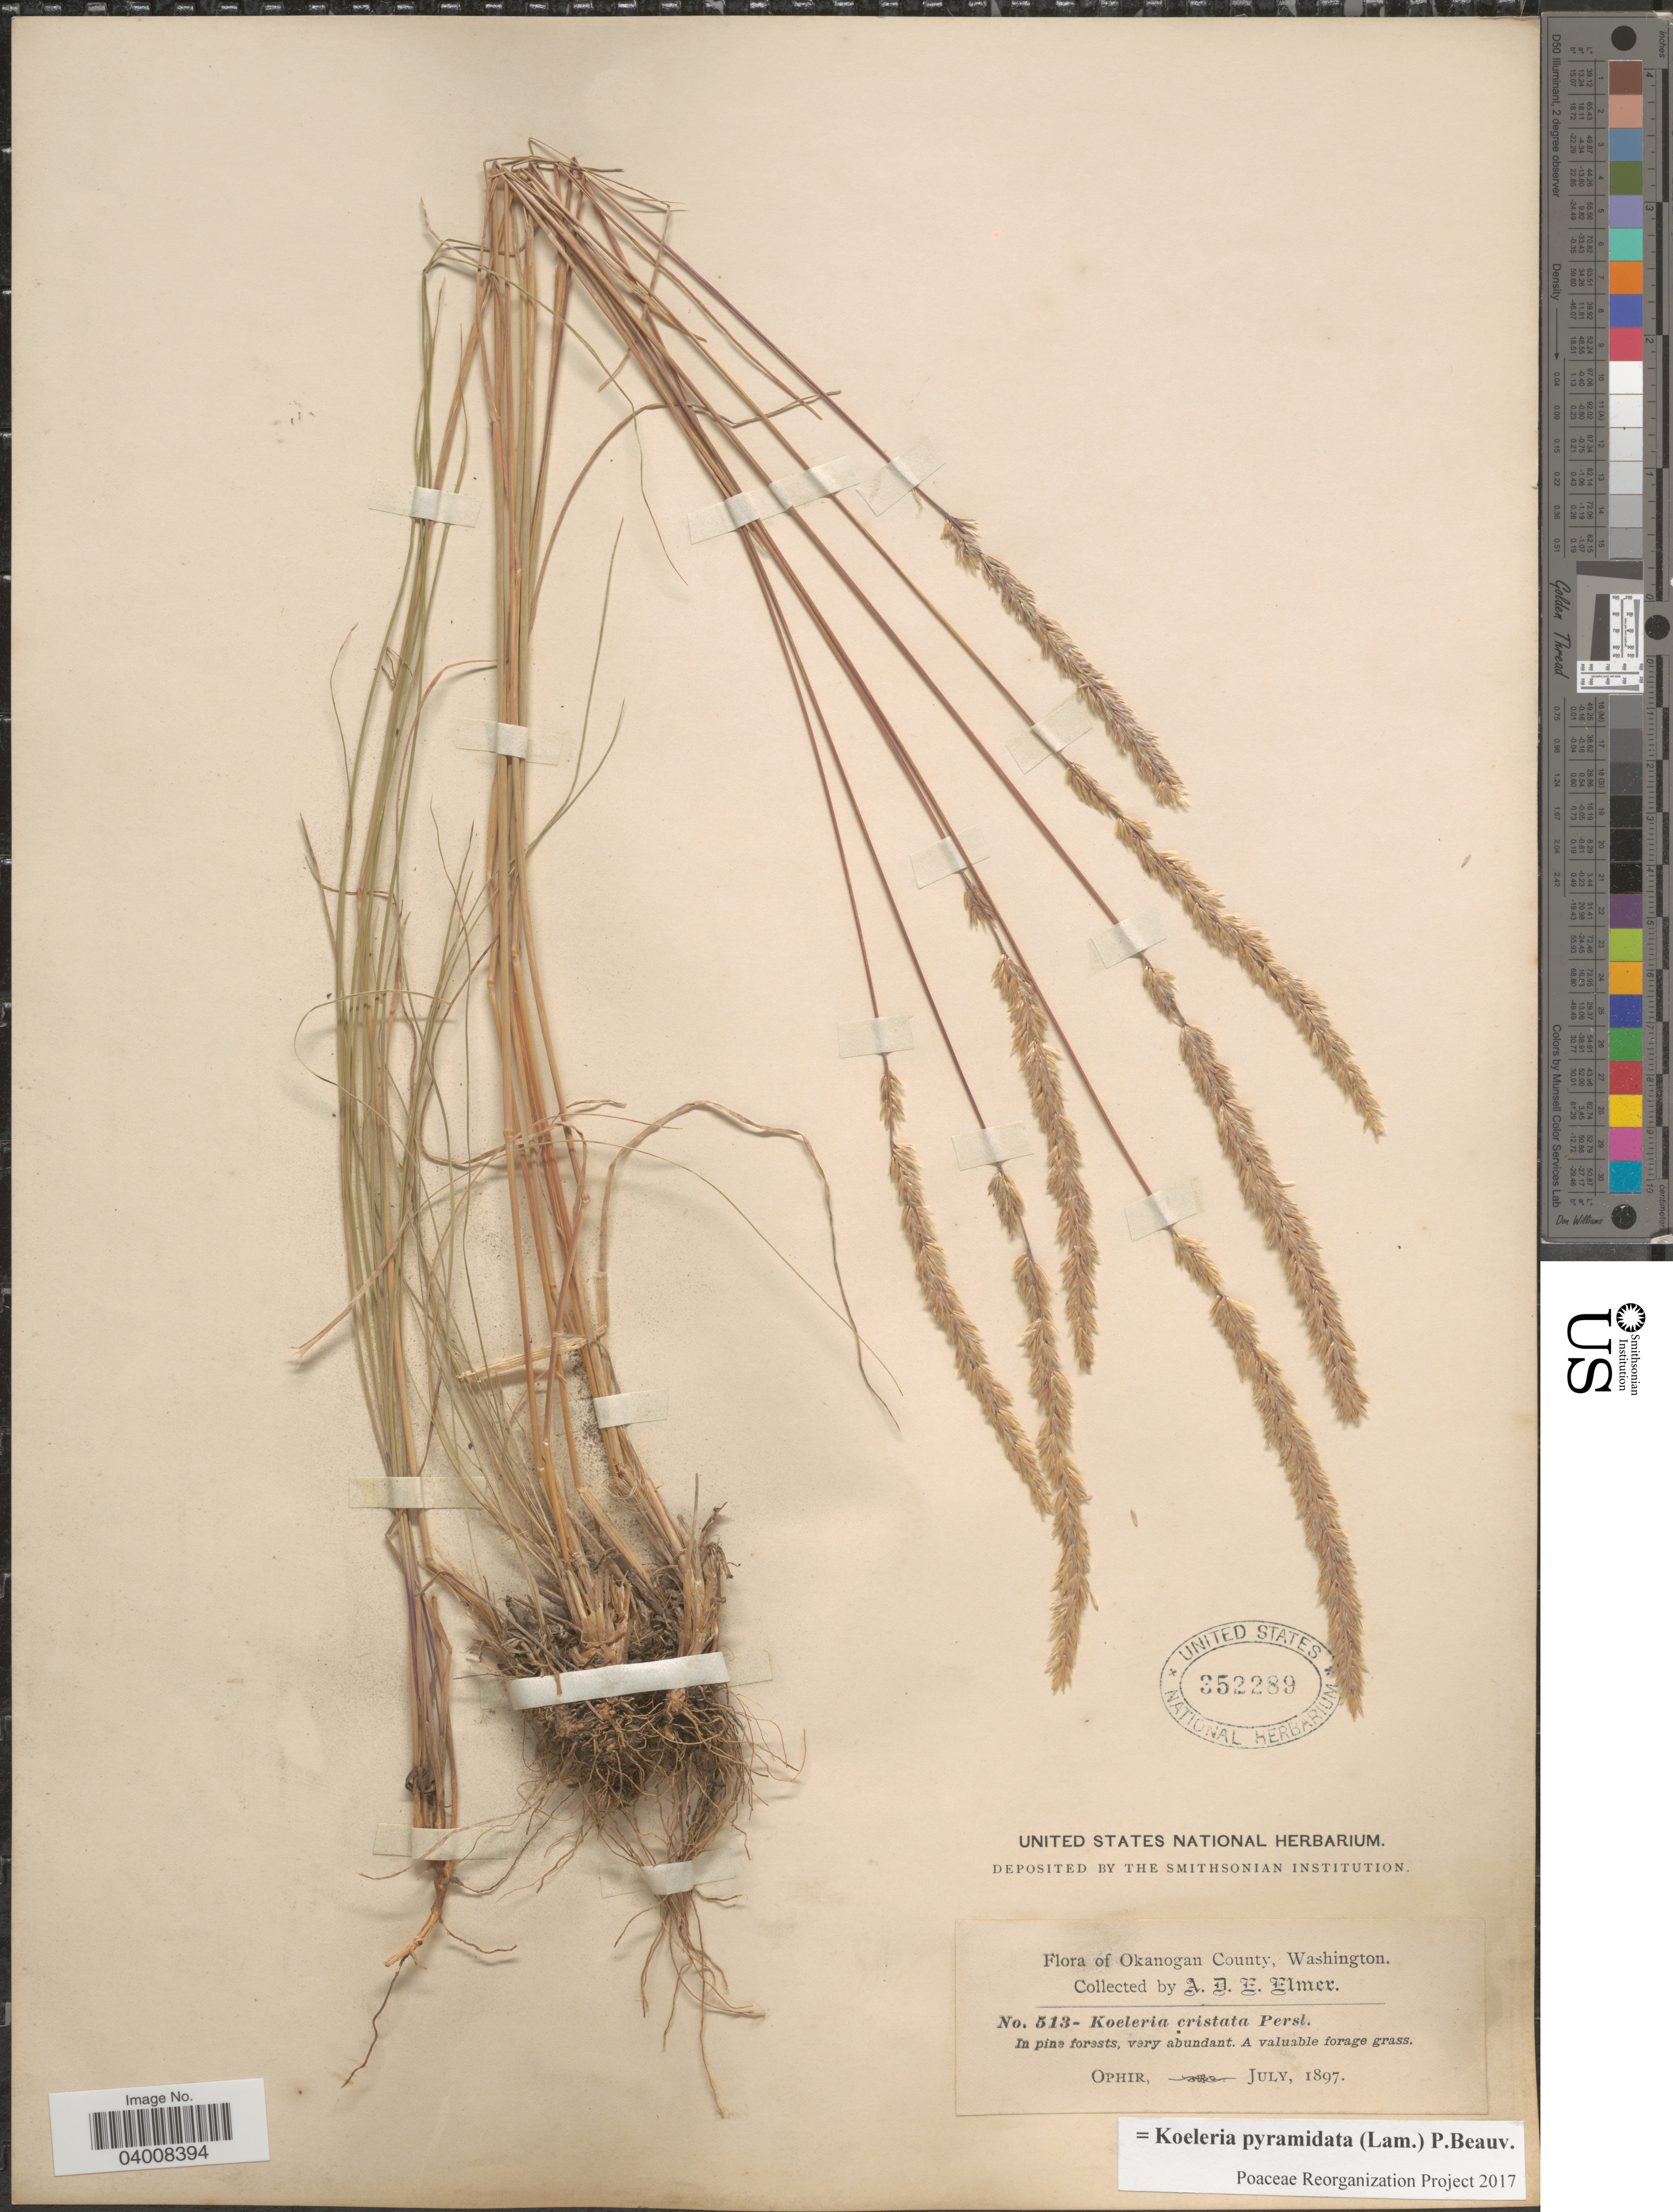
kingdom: Plantae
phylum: Tracheophyta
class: Liliopsida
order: Poales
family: Poaceae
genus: Koeleria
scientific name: Koeleria pyramidata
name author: (Lam.) P. Beauv.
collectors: A. D. E. Elmer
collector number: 513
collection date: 1897-07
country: United States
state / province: Washington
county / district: Okanogan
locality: Okanogan County. Ophir.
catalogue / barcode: US 352289